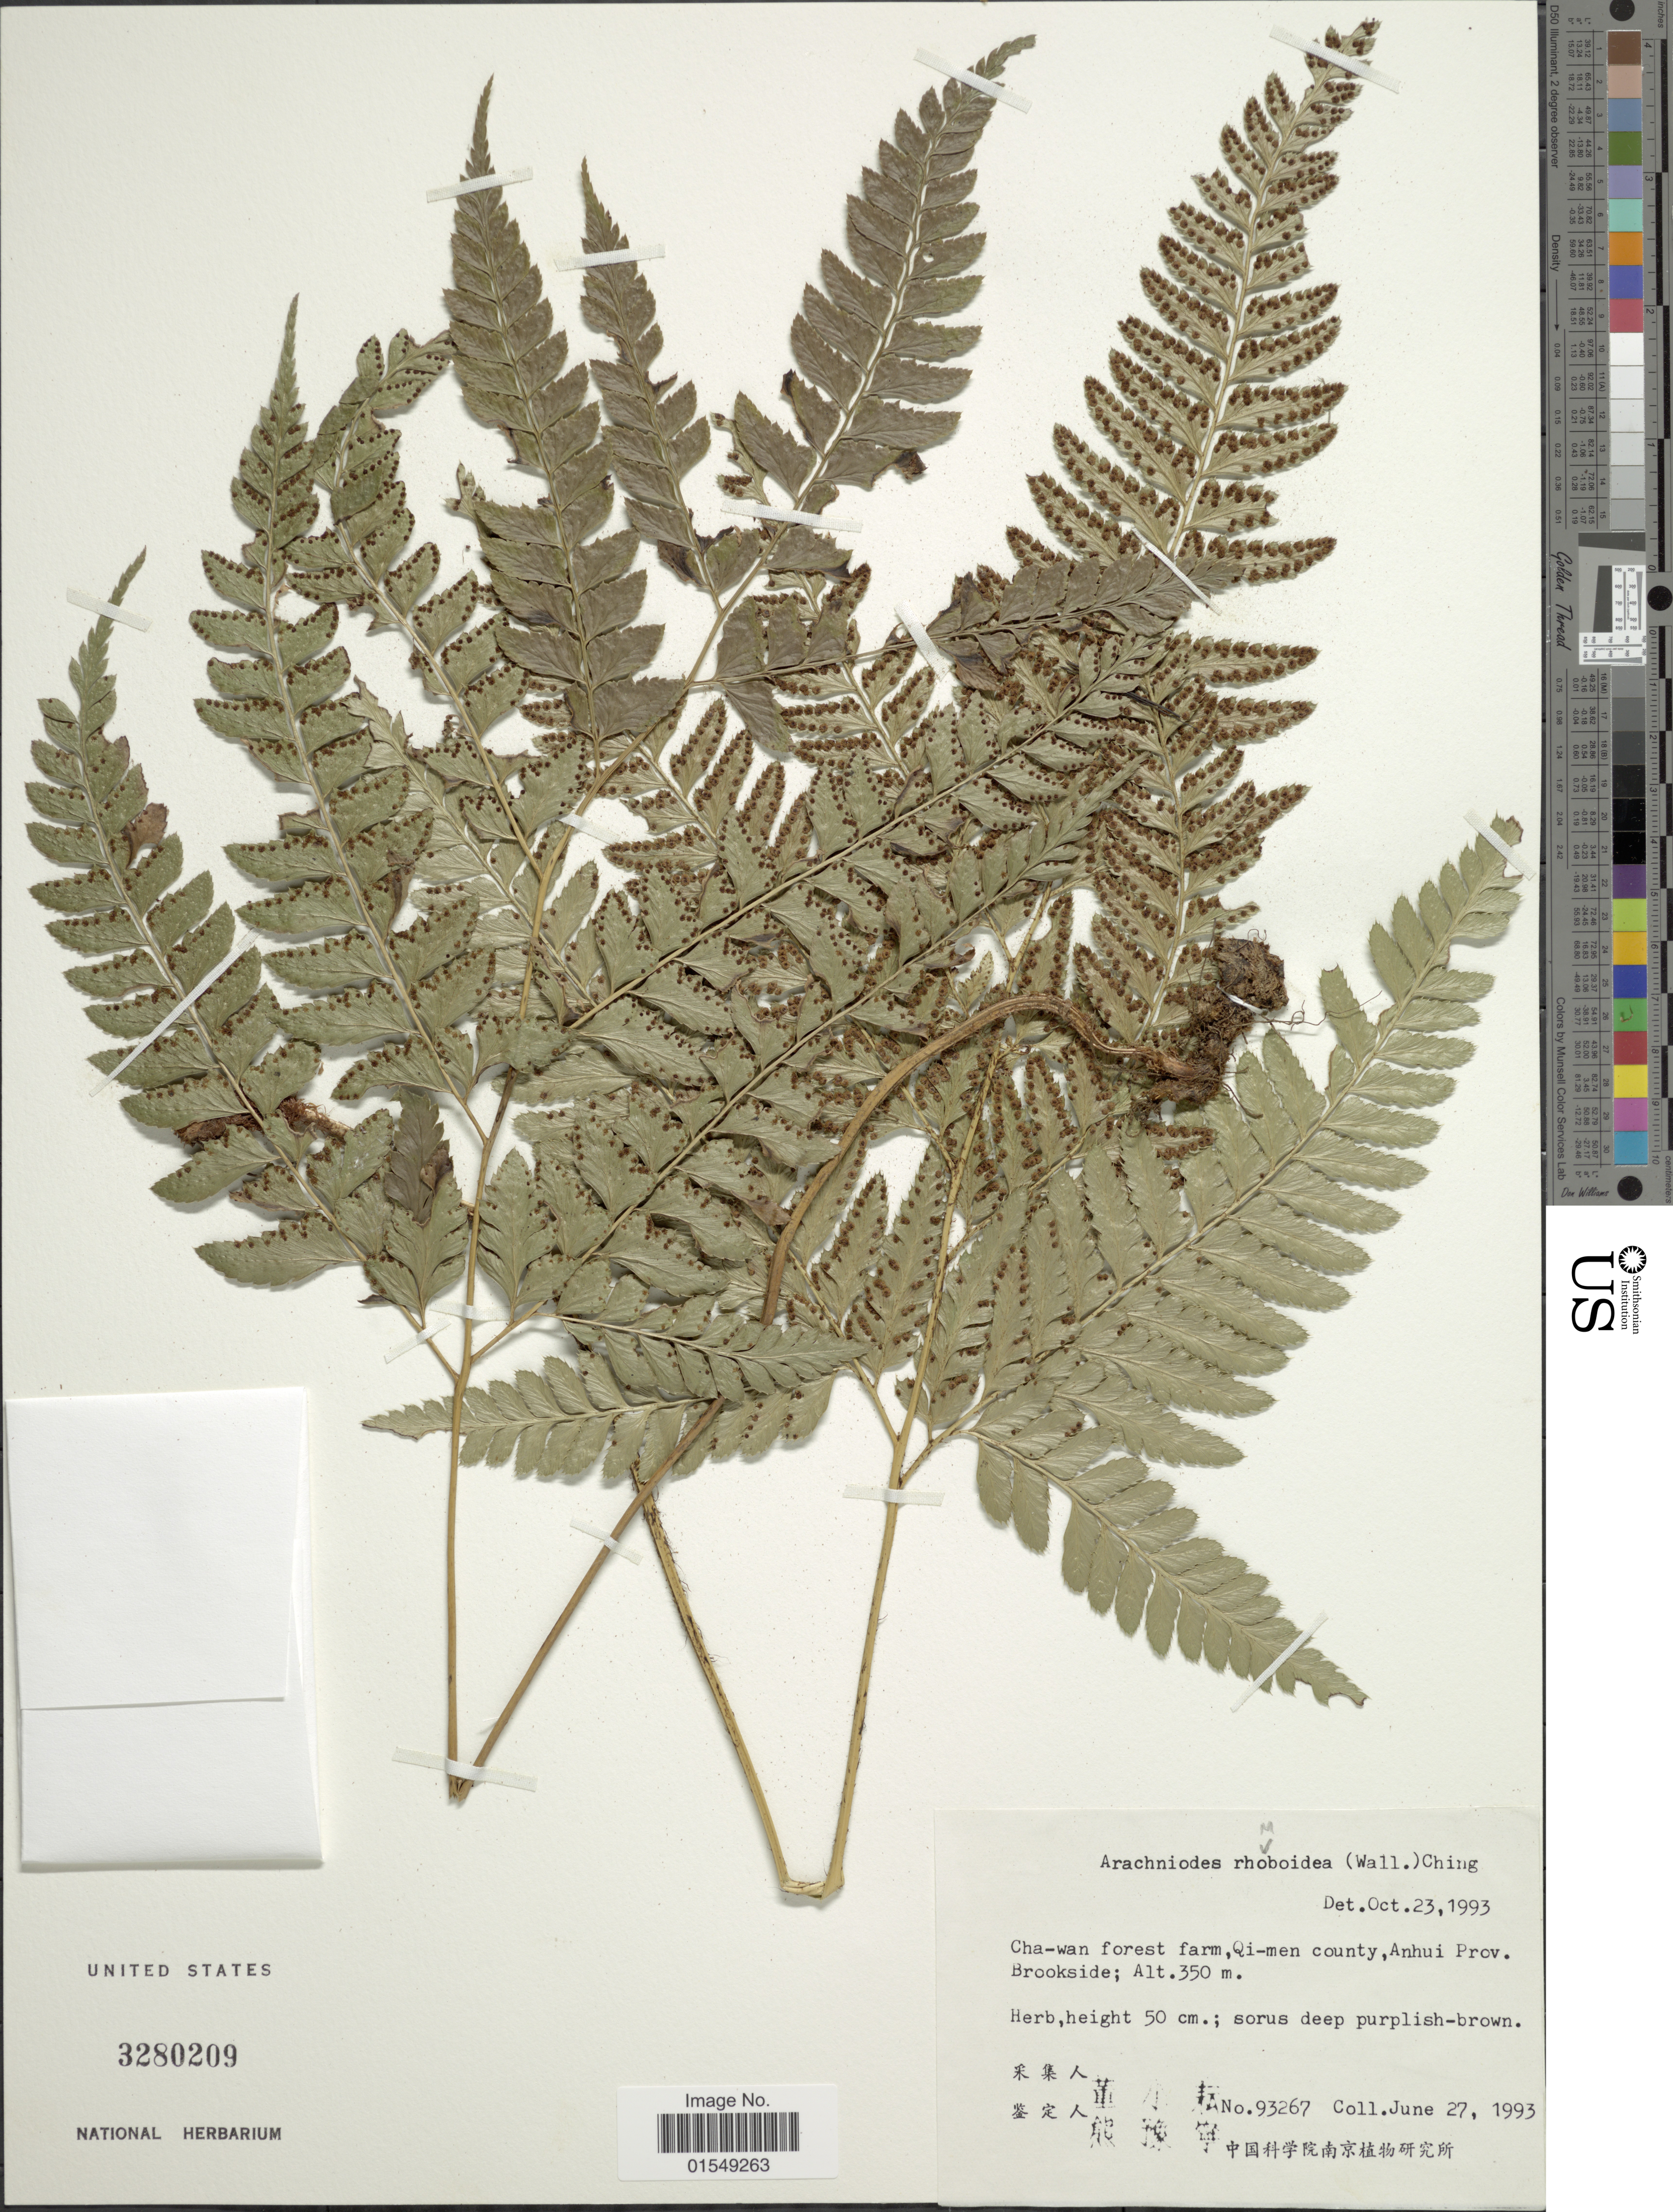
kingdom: Plantae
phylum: Tracheophyta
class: Polypodiopsida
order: Polypodiales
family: Dryopteridaceae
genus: Arachniodes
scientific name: Arachniodes rhomboidea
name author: (Schott) Ching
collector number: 93267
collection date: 1993-06-27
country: China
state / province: Anhui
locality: Cha-wan forest farm, Qi-men county, Anhui Prov., Brookside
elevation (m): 350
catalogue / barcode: US 3280209